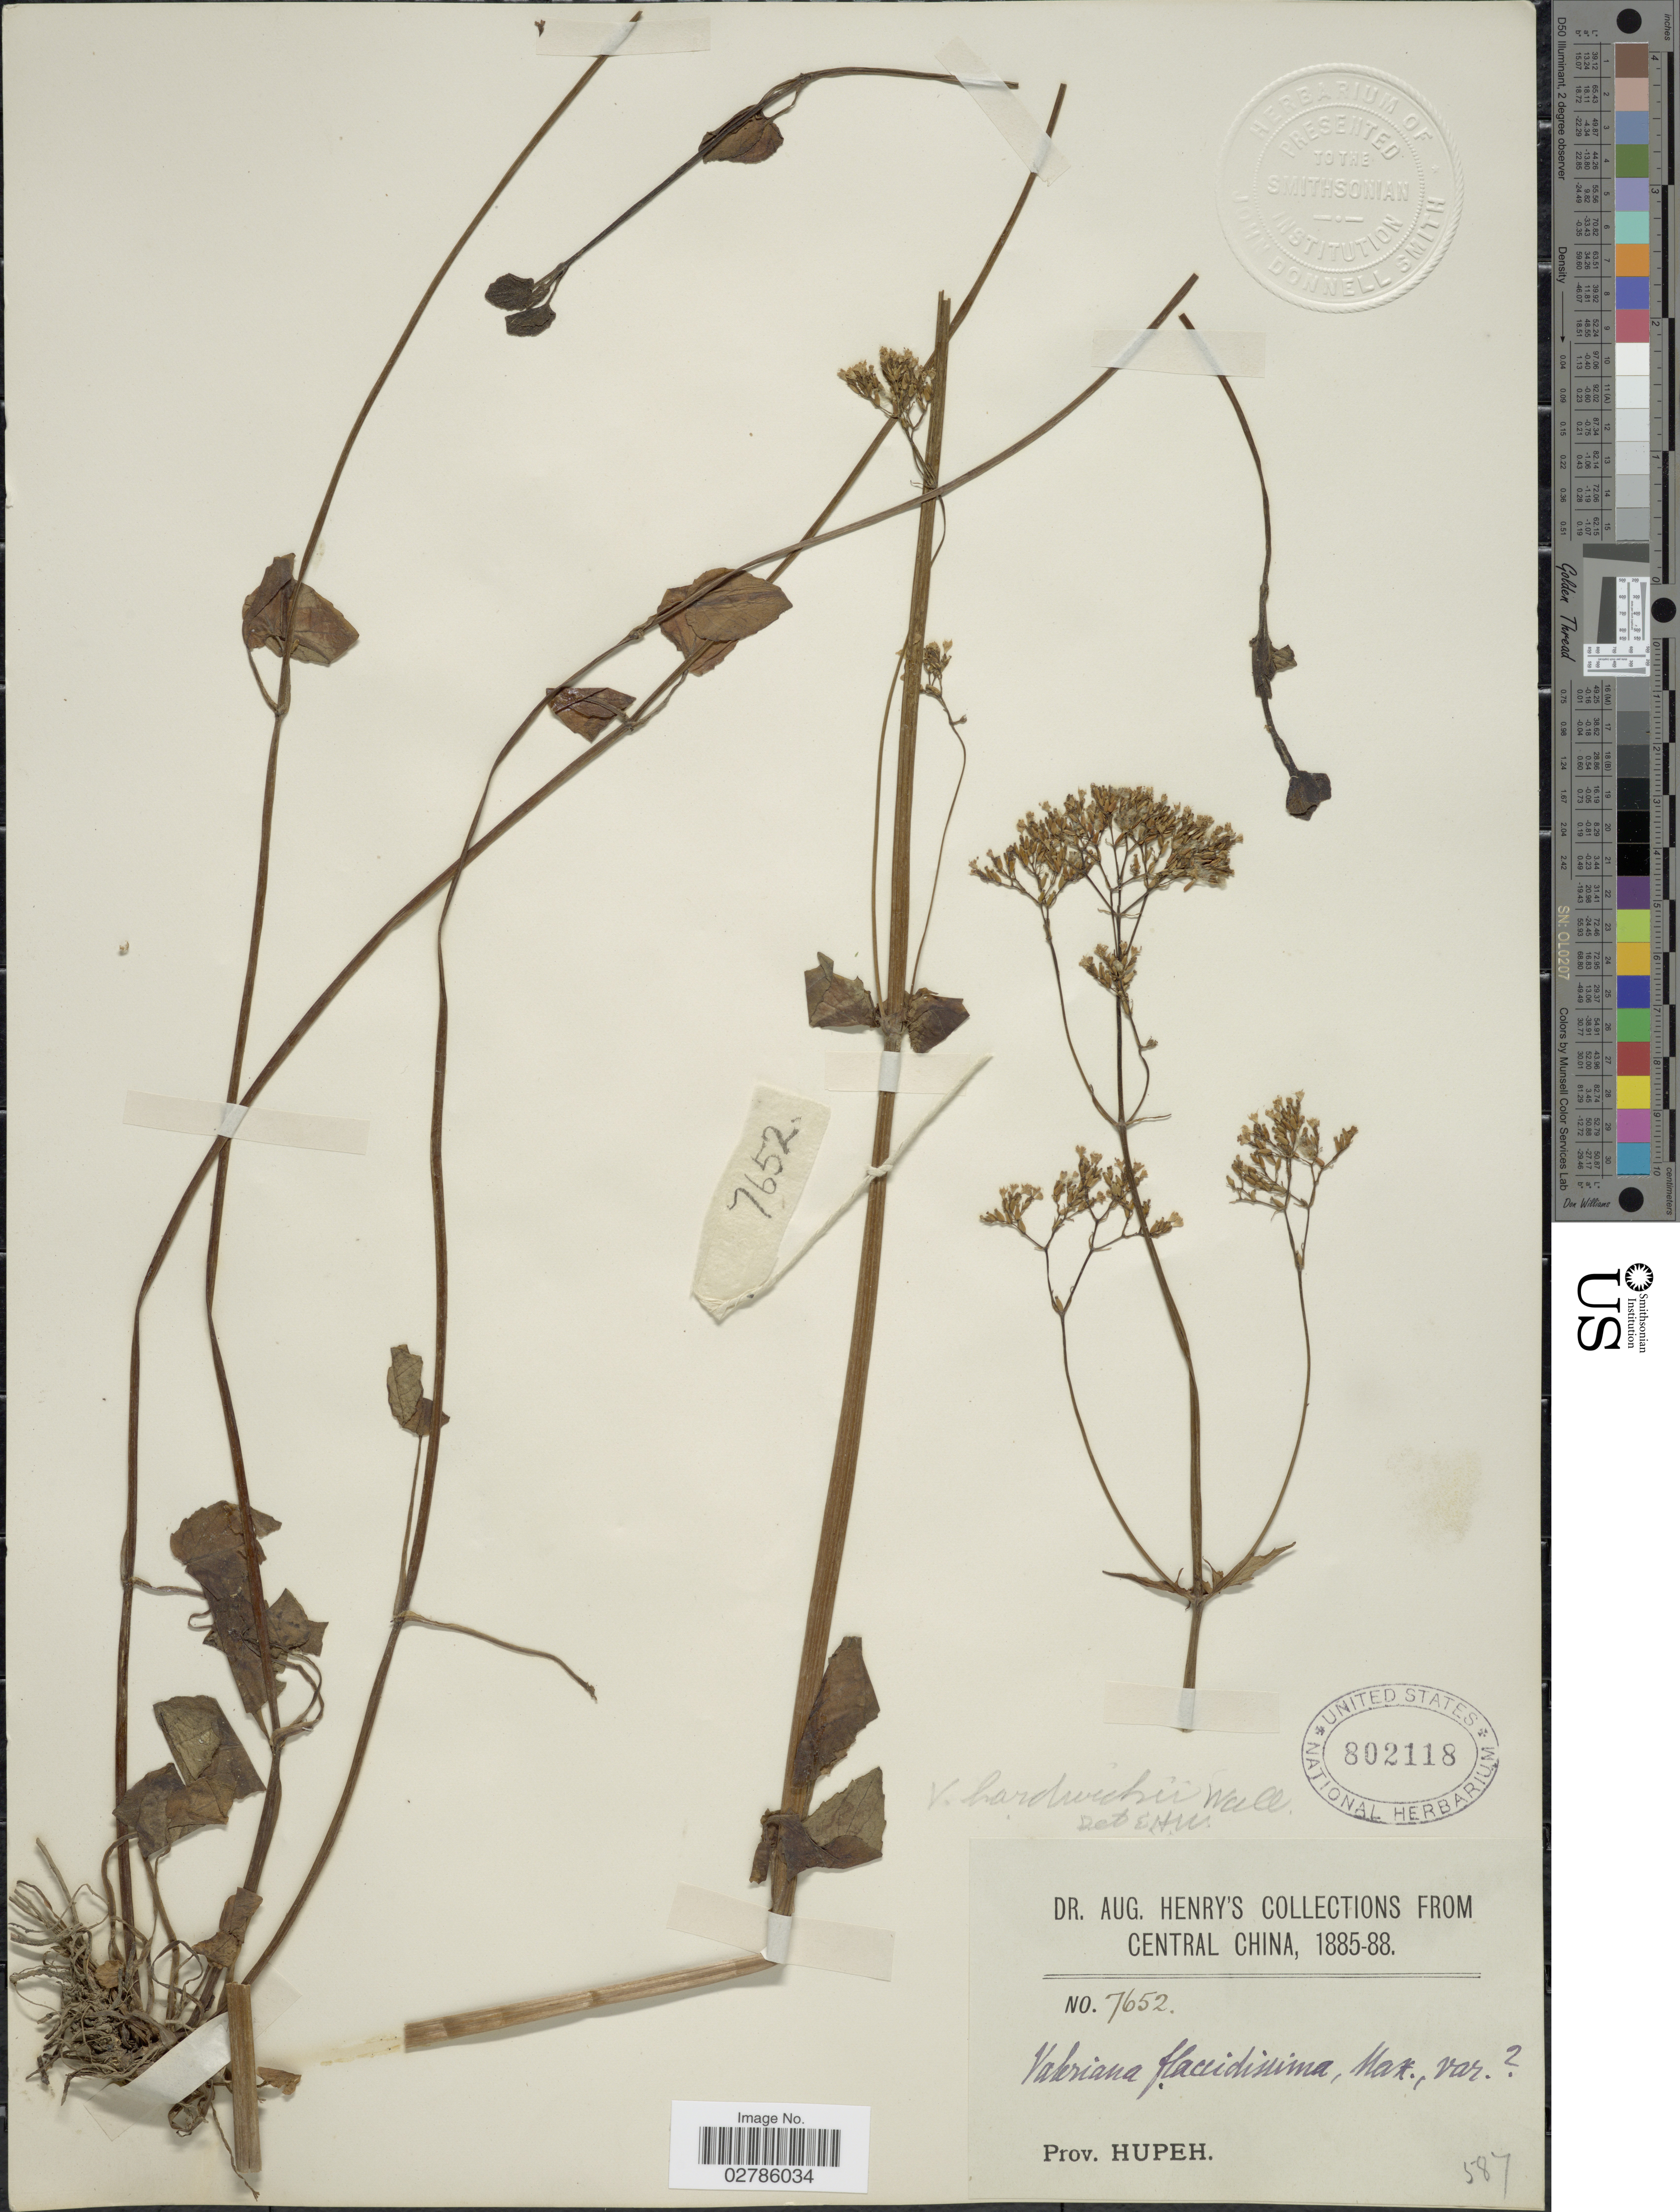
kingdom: Plantae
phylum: Tracheophyta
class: Magnoliopsida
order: Dipsacales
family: Caprifoliaceae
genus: Valeriana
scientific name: Valeriana hardwickii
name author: Wall.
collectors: A. Henry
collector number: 7652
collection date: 1885/1888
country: China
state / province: Hubei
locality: Central China, Prov. Hupeh.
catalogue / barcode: US 802118